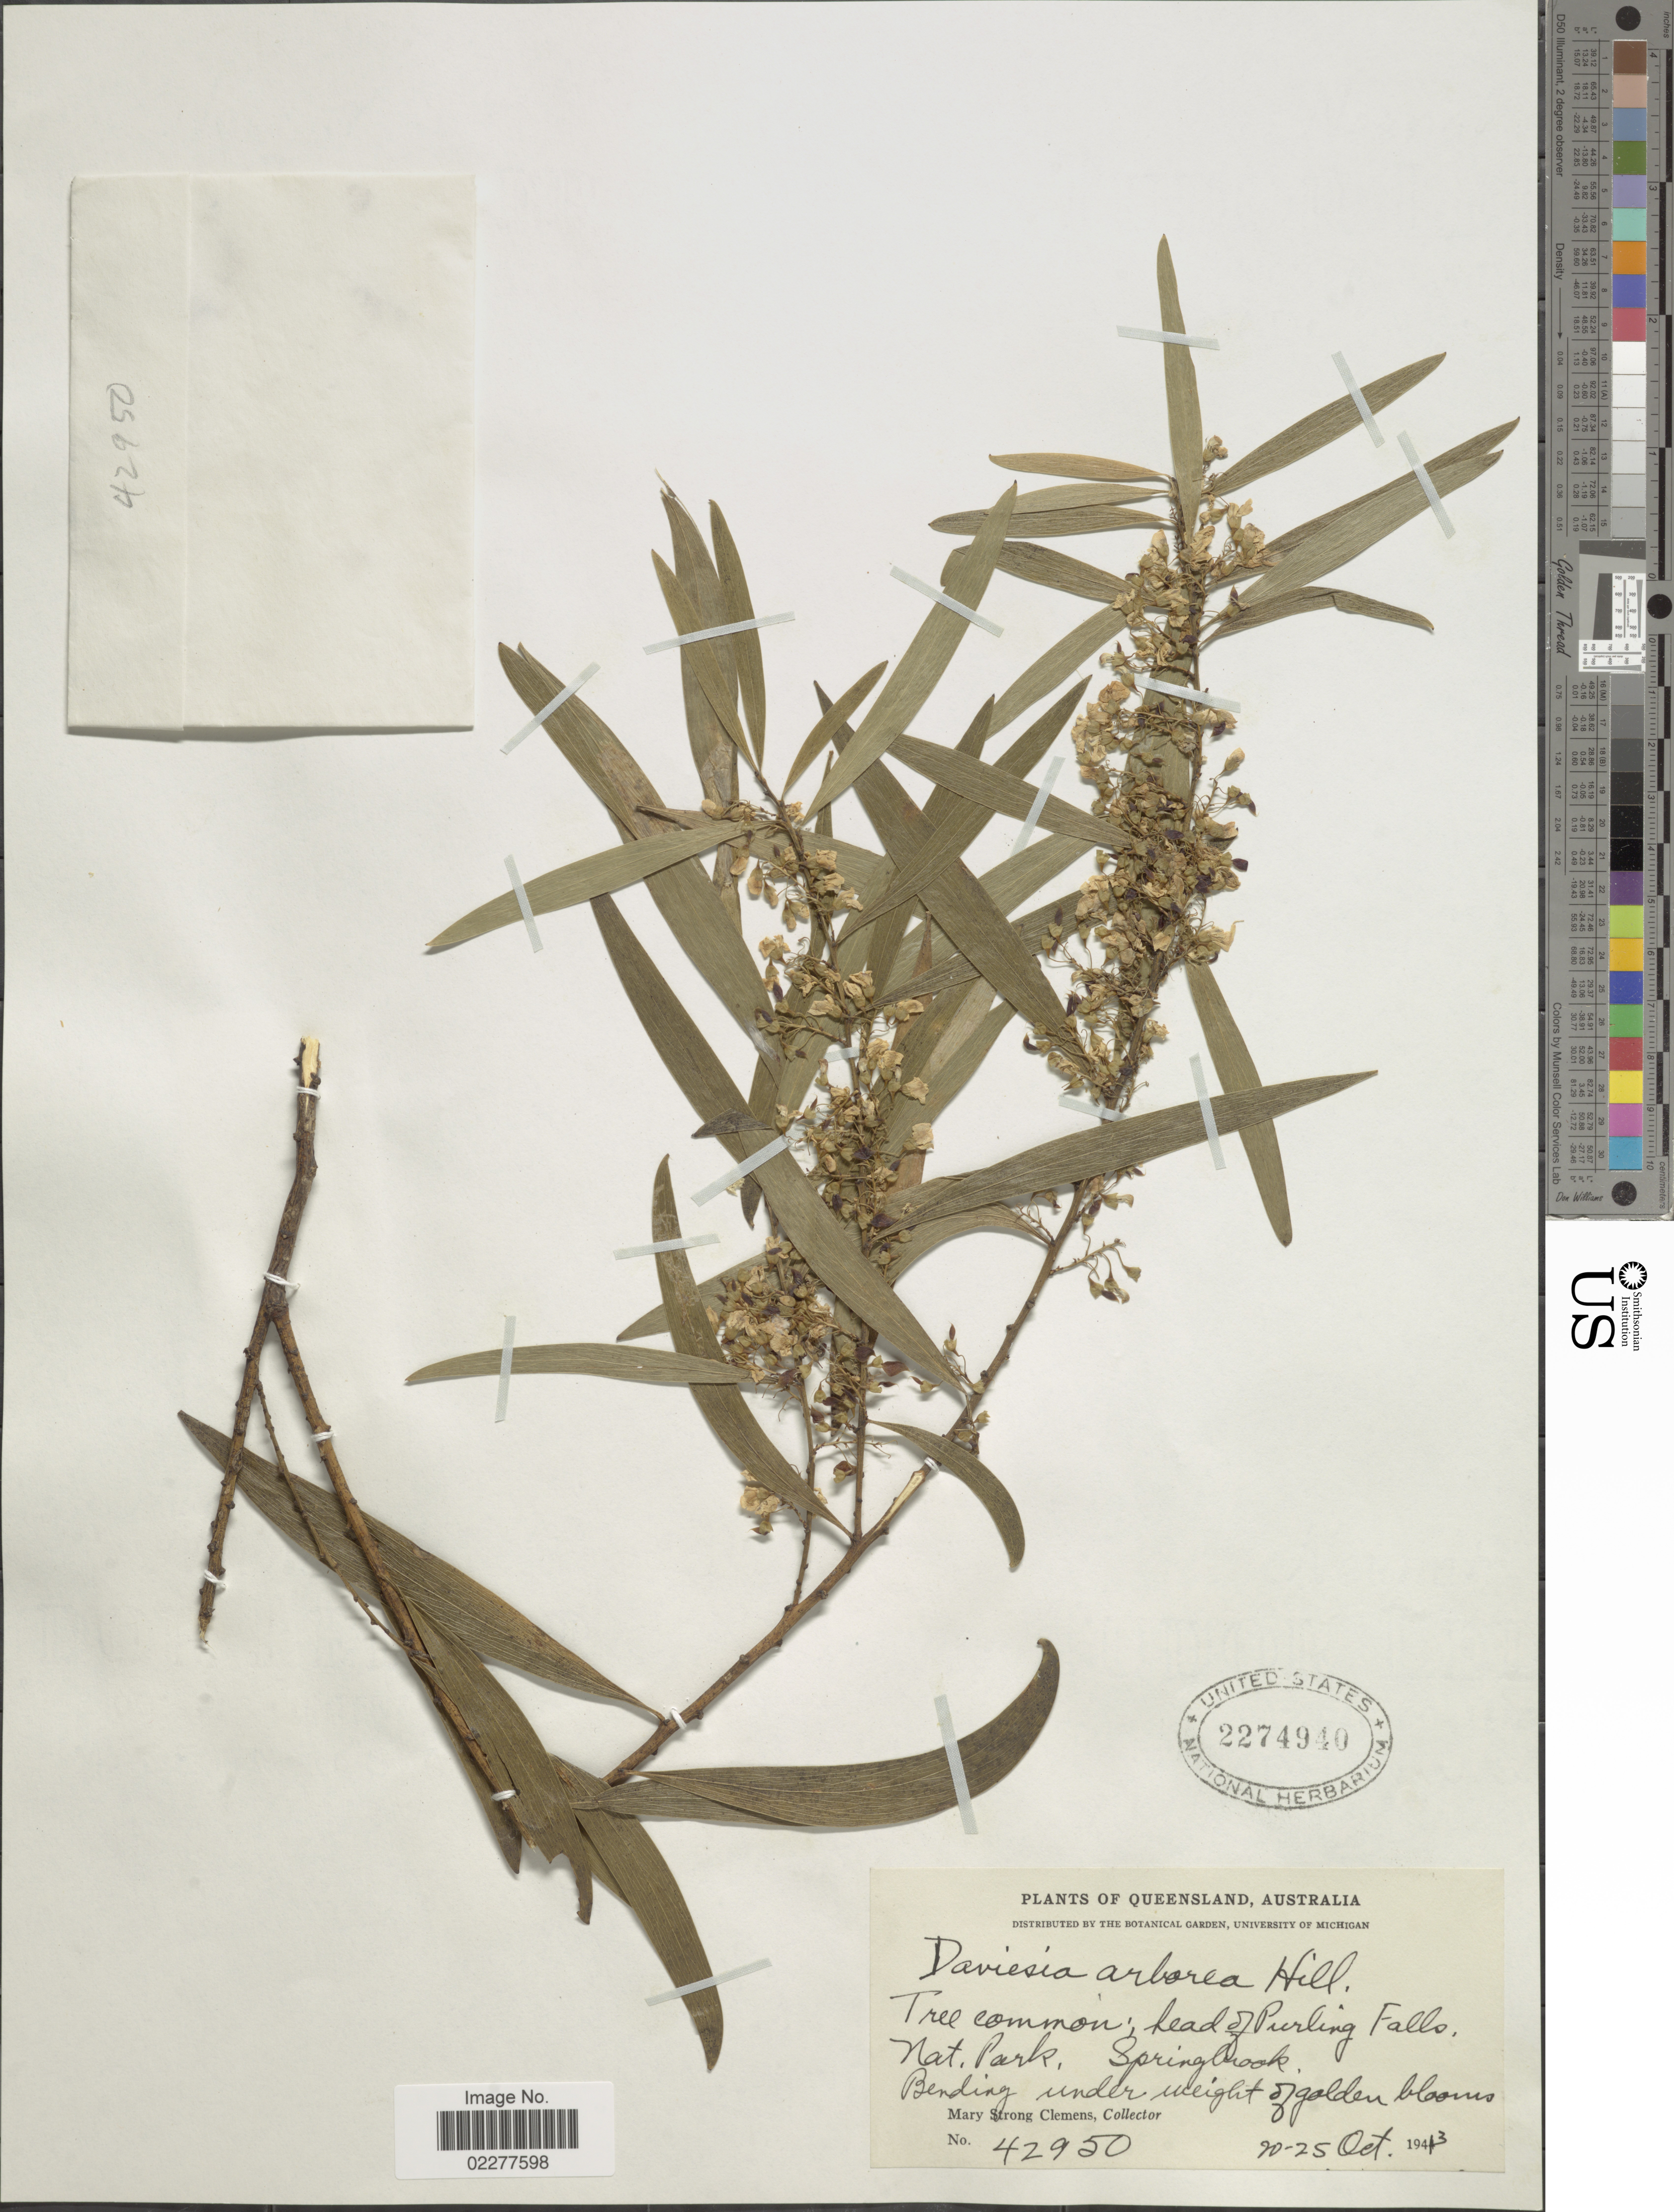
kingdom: Plantae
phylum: Tracheophyta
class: Magnoliopsida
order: Fabales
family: Fabaceae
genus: Daviesia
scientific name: Daviesia arborea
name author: W. Hill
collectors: M. S. Clemens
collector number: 42950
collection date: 1943-10-20/1943-10-25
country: Australia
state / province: Queensland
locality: Head of Purling Falls, Nat. Park, Springbrook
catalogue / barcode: US 2274940